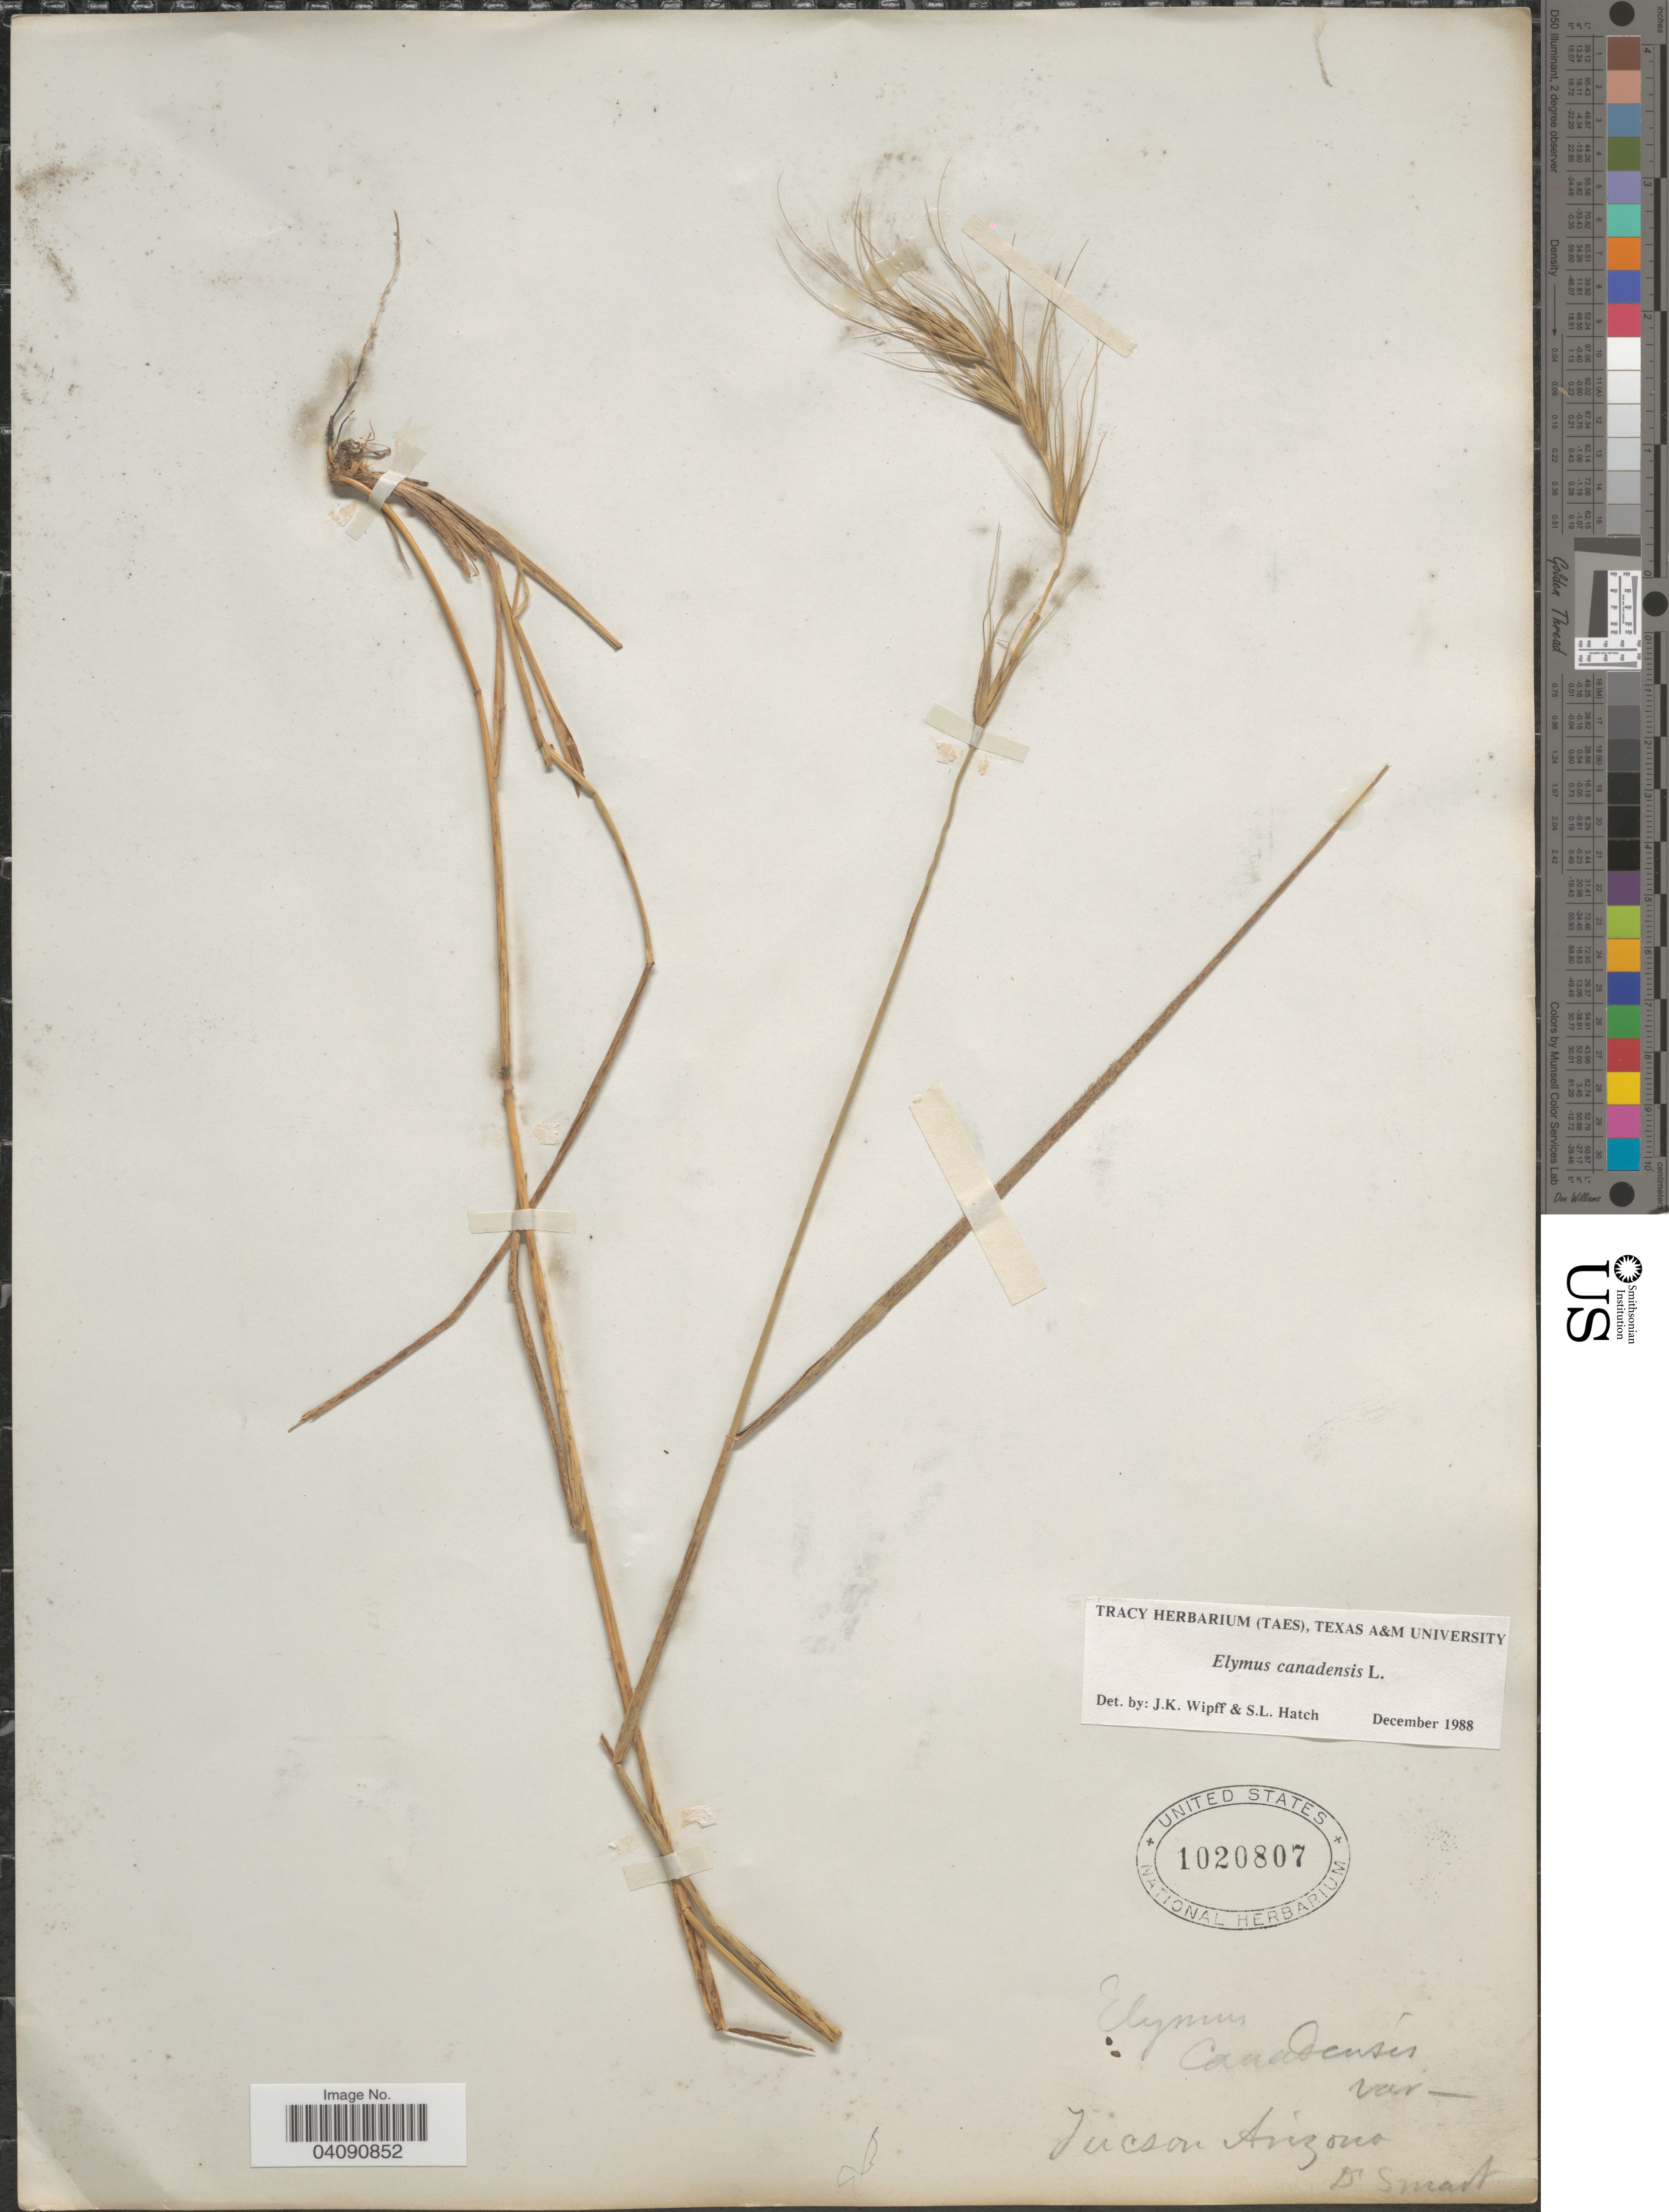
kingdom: Plantae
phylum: Tracheophyta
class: Liliopsida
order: Poales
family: Poaceae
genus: Elymus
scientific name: Elymus canadensis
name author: L.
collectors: -. Smart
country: United States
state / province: Arizona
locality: Tucson.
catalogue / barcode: US 1020807